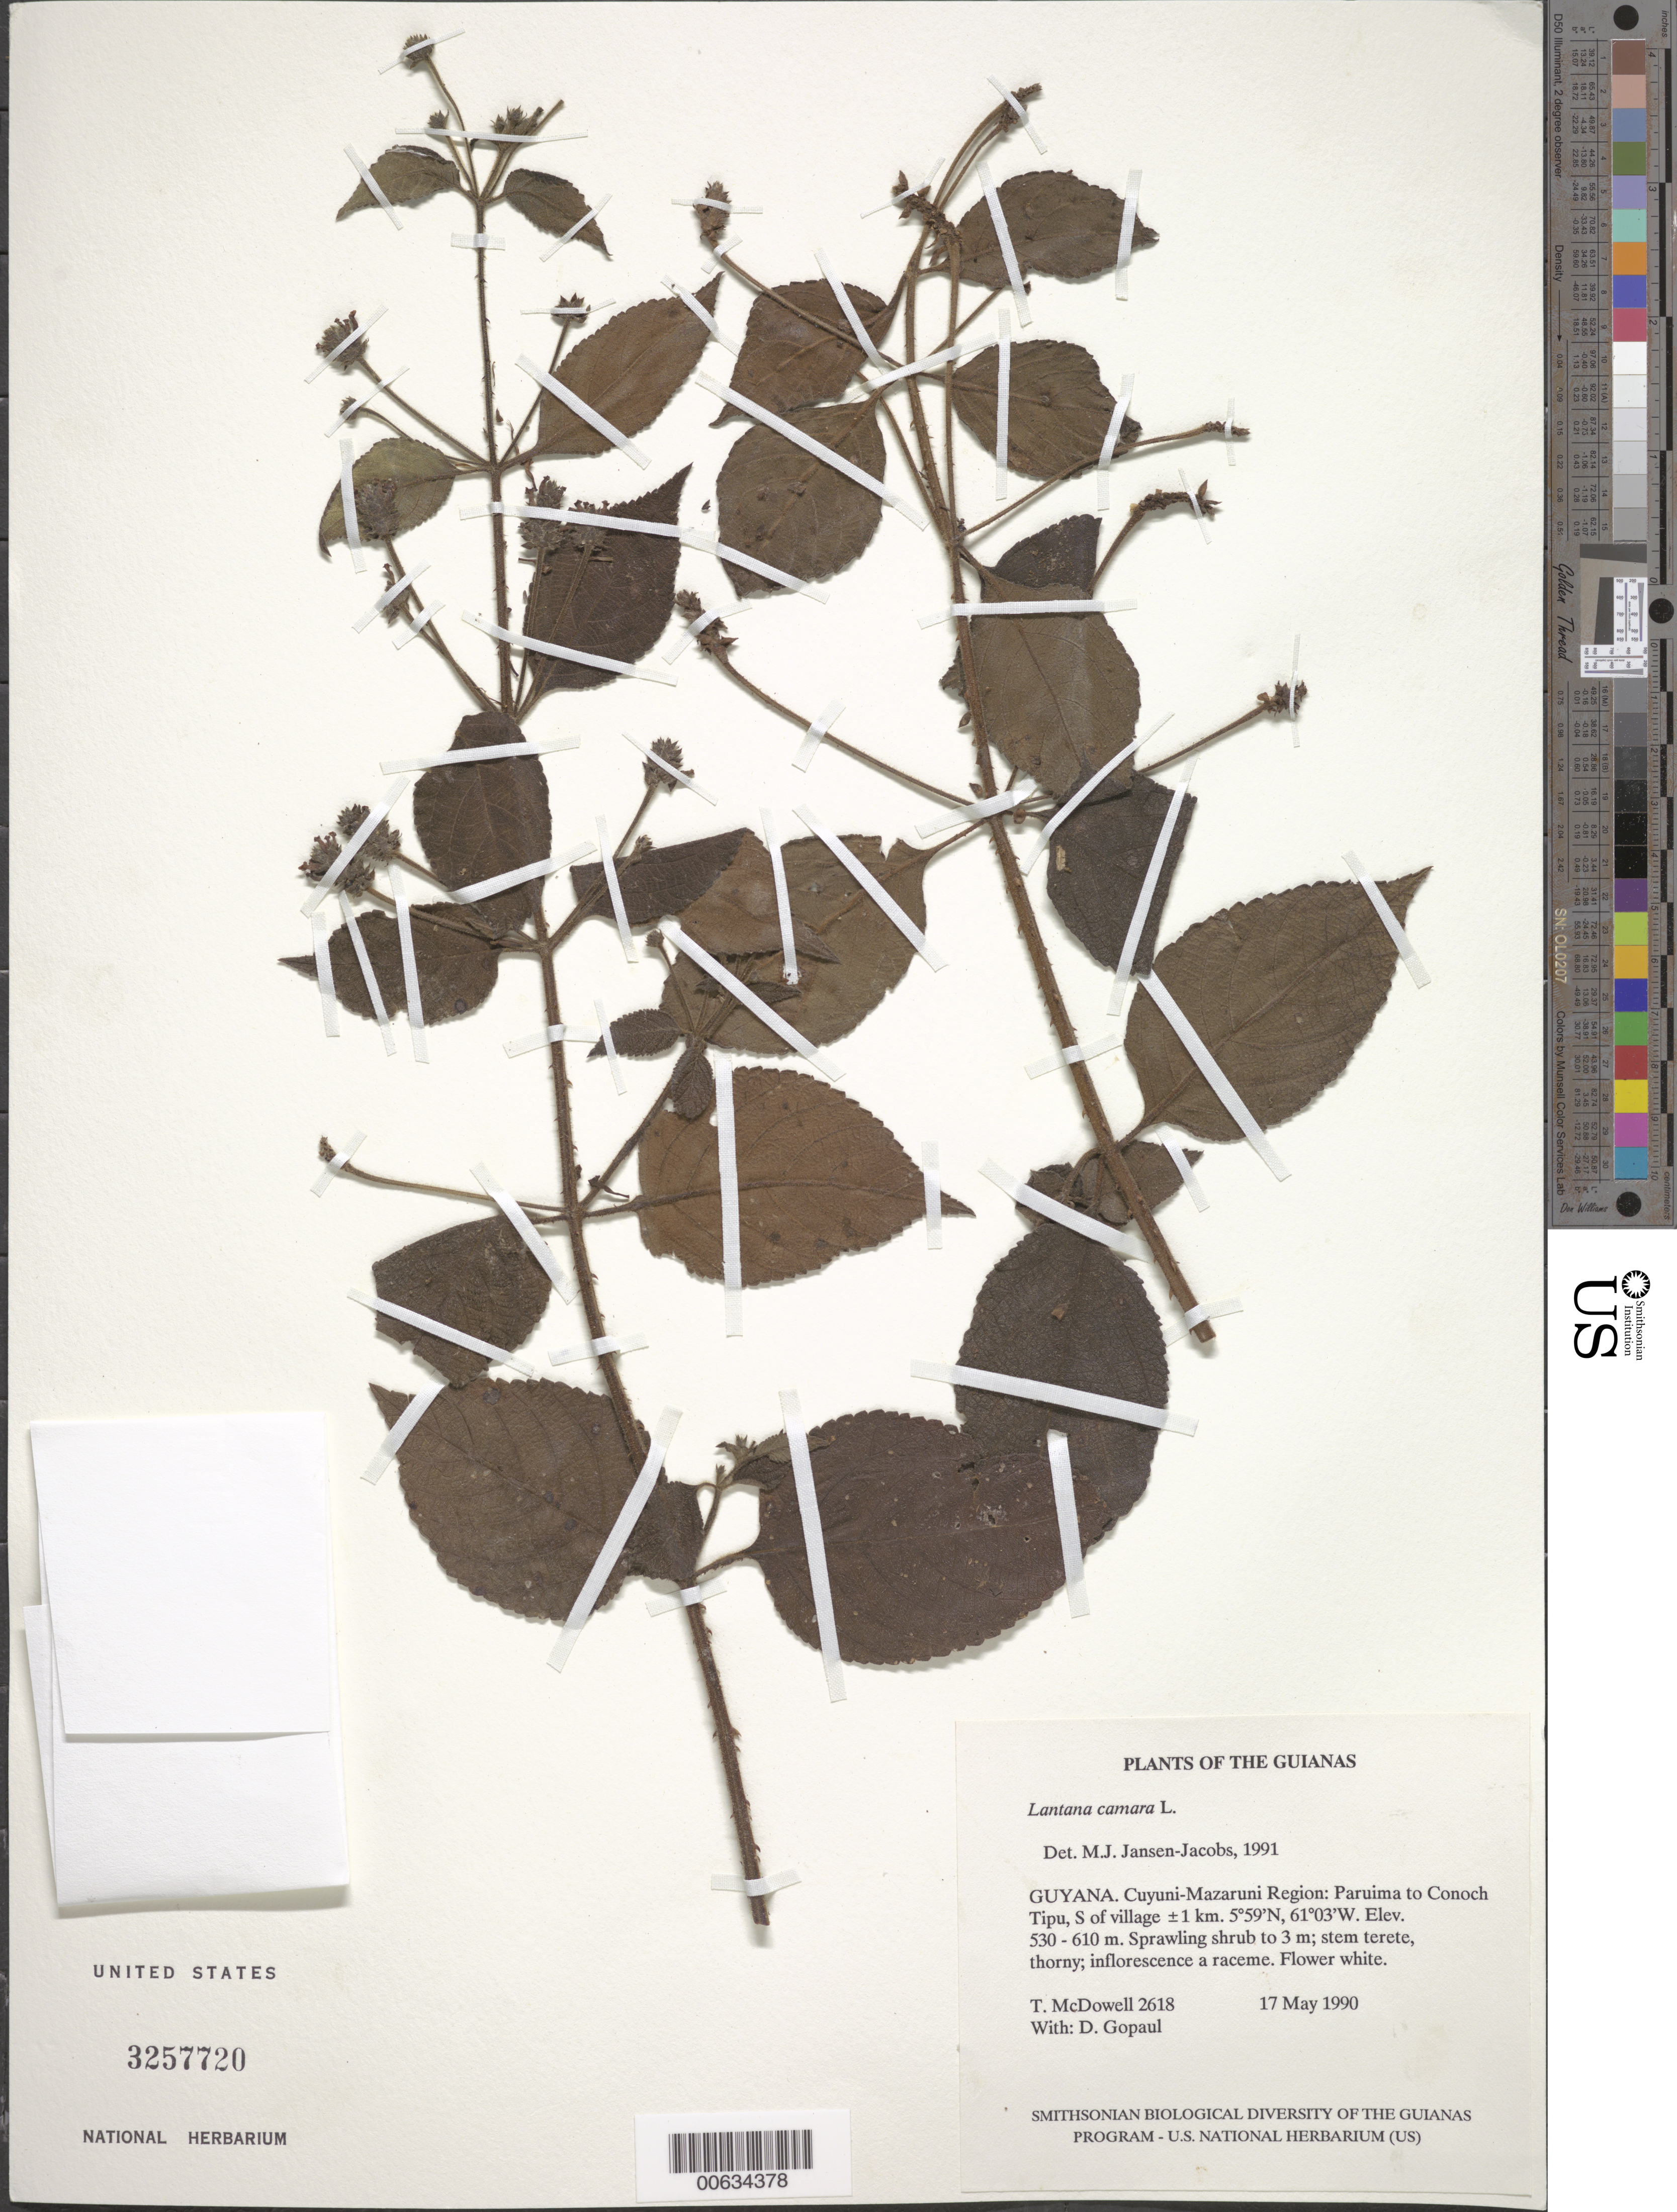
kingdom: Plantae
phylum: Tracheophyta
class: Magnoliopsida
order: Lamiales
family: Verbenaceae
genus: Lantana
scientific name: Lantana camara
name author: L.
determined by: Jansen-Jacobs, M. J., (U), Nationaal Herbarium Nederland, Utrecht University branch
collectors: T. McDowell & D. Gopaul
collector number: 2618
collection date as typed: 17 May 1990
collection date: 1990-05-17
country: Guyana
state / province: Cuyuni-Mazaruni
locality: Paruima to Conoch Tipu, S of village ±1 km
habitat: Disturbed farmed hillside with regrowth forest; old forest on hilltop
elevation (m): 530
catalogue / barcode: US 3257720